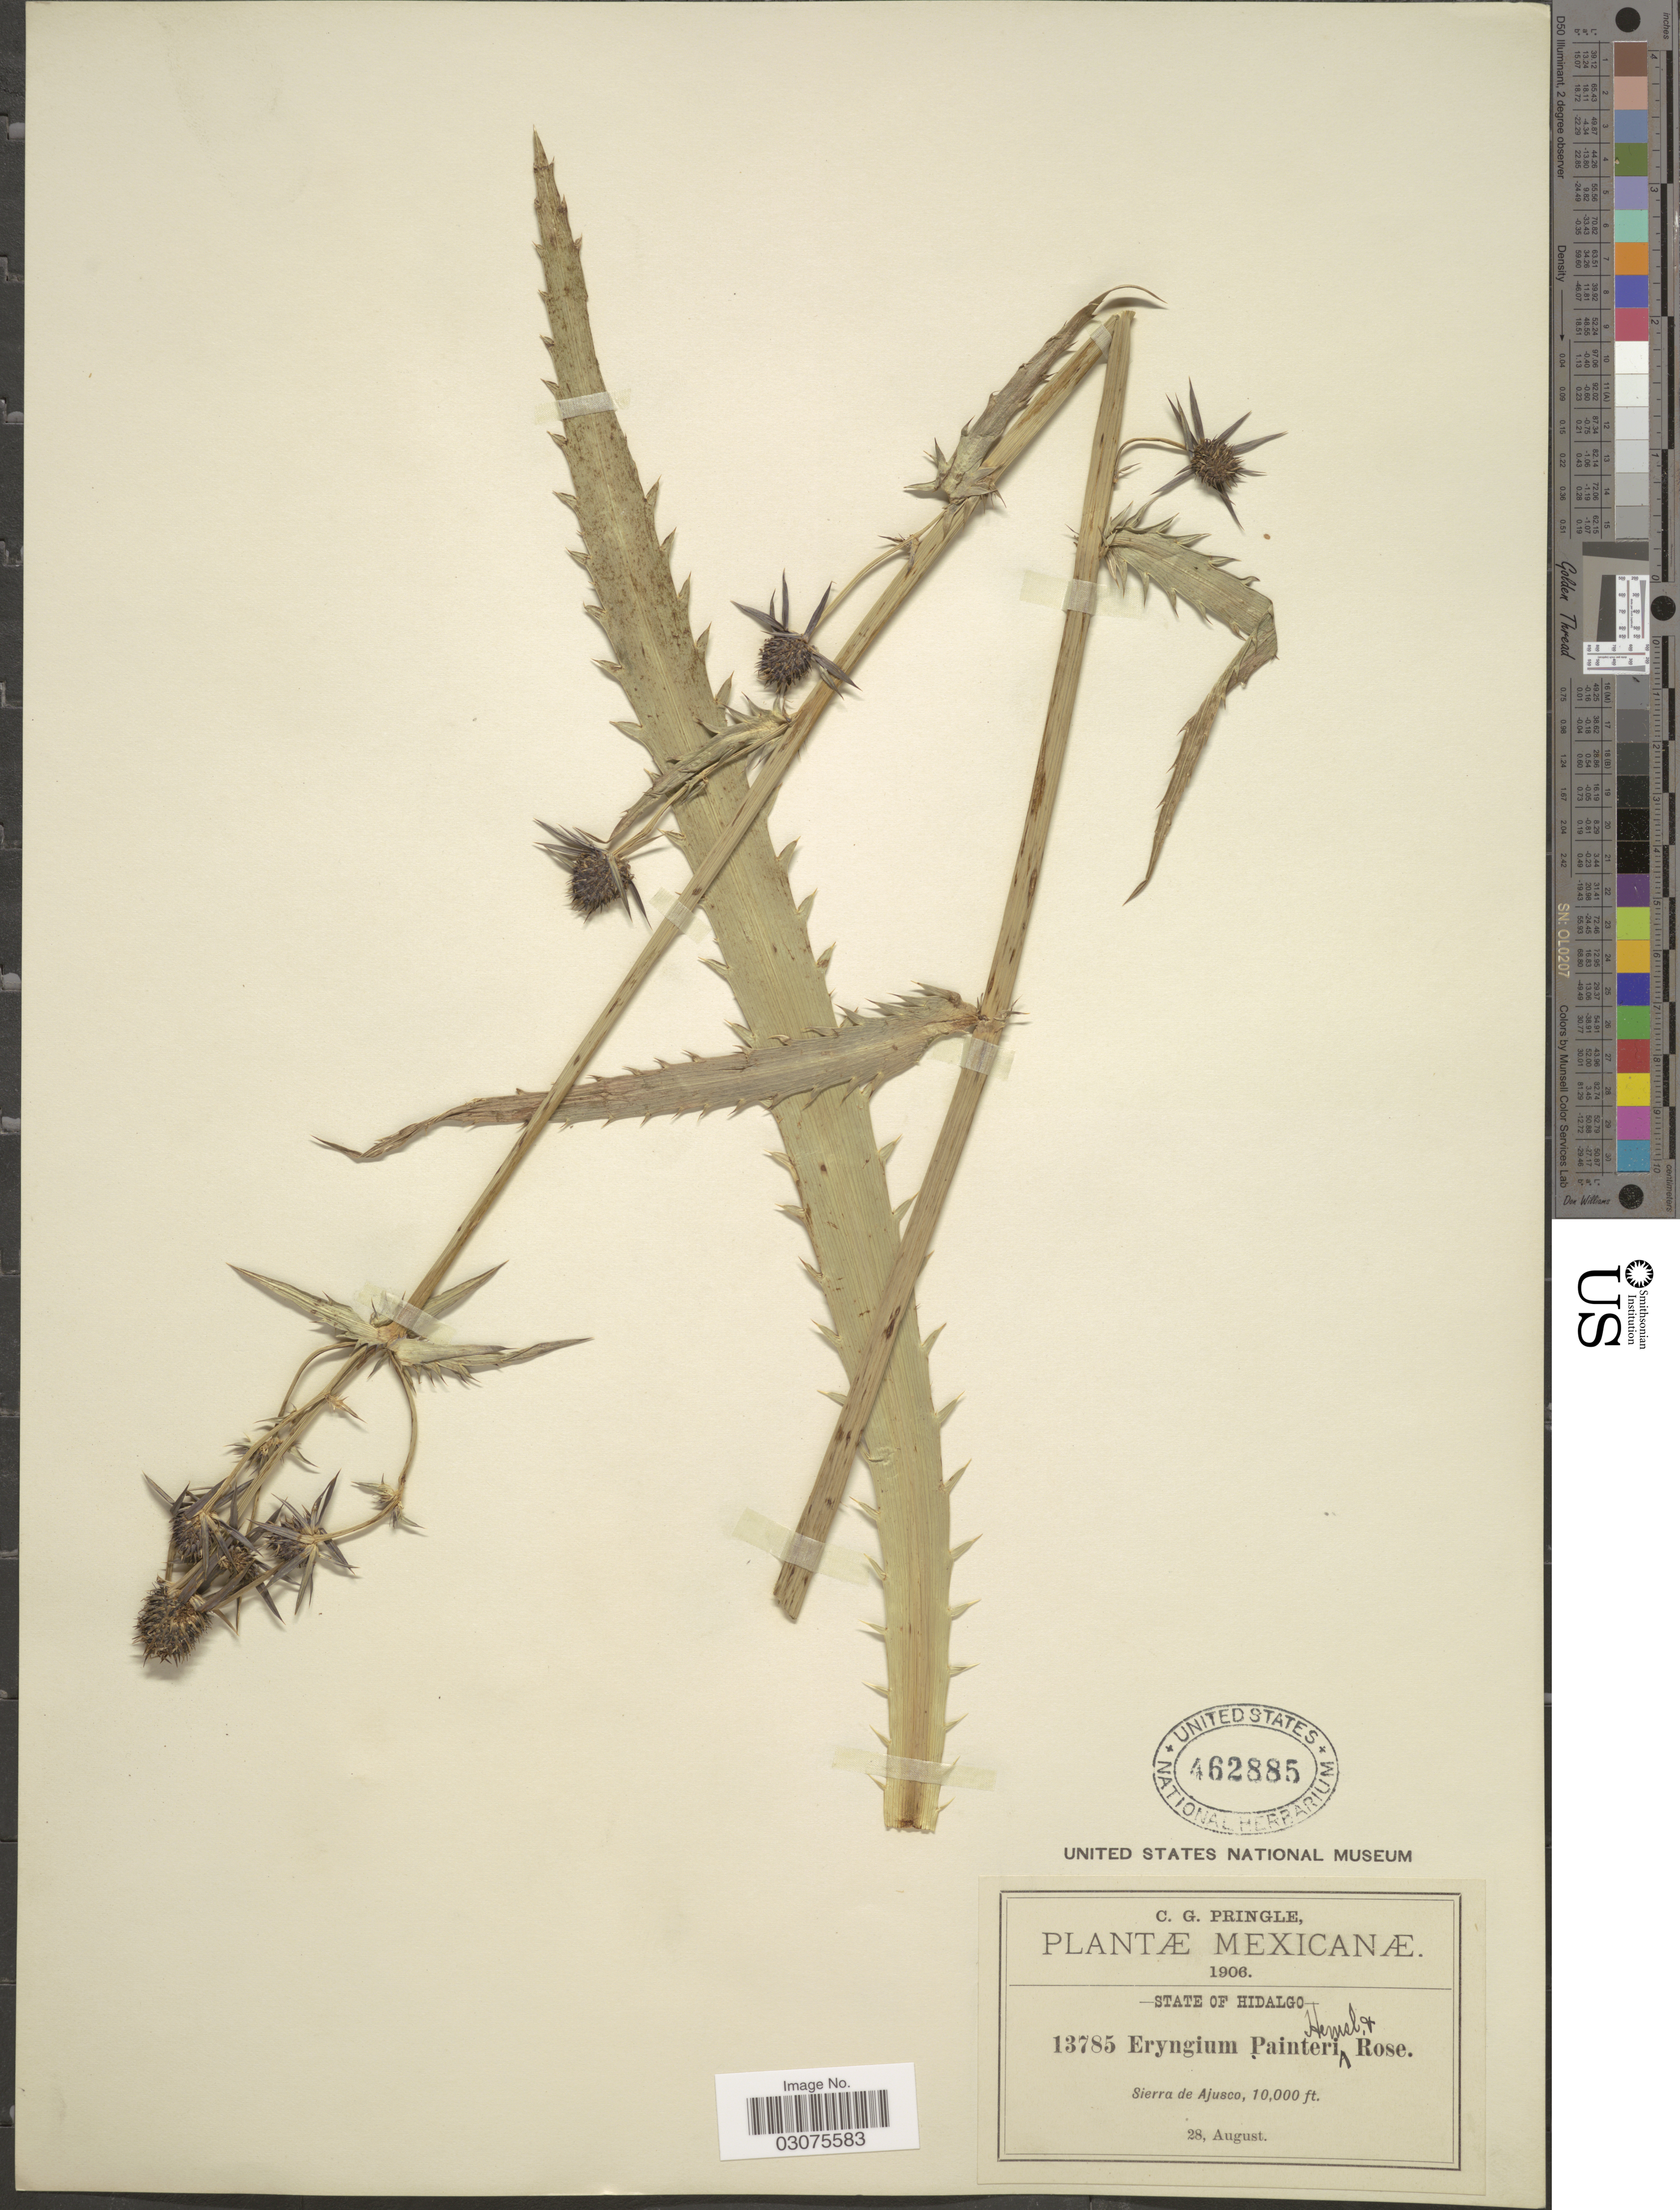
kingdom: Plantae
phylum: Tracheophyta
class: Magnoliopsida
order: Apiales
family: Apiaceae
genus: Eryngium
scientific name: Eryngium deppeanum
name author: Schltdl. & Cham.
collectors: C. G. Pringle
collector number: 13785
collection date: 1906-08-28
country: Mexico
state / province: Hidalgo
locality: Sierra de Ajusco.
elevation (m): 3048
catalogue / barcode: US 462885